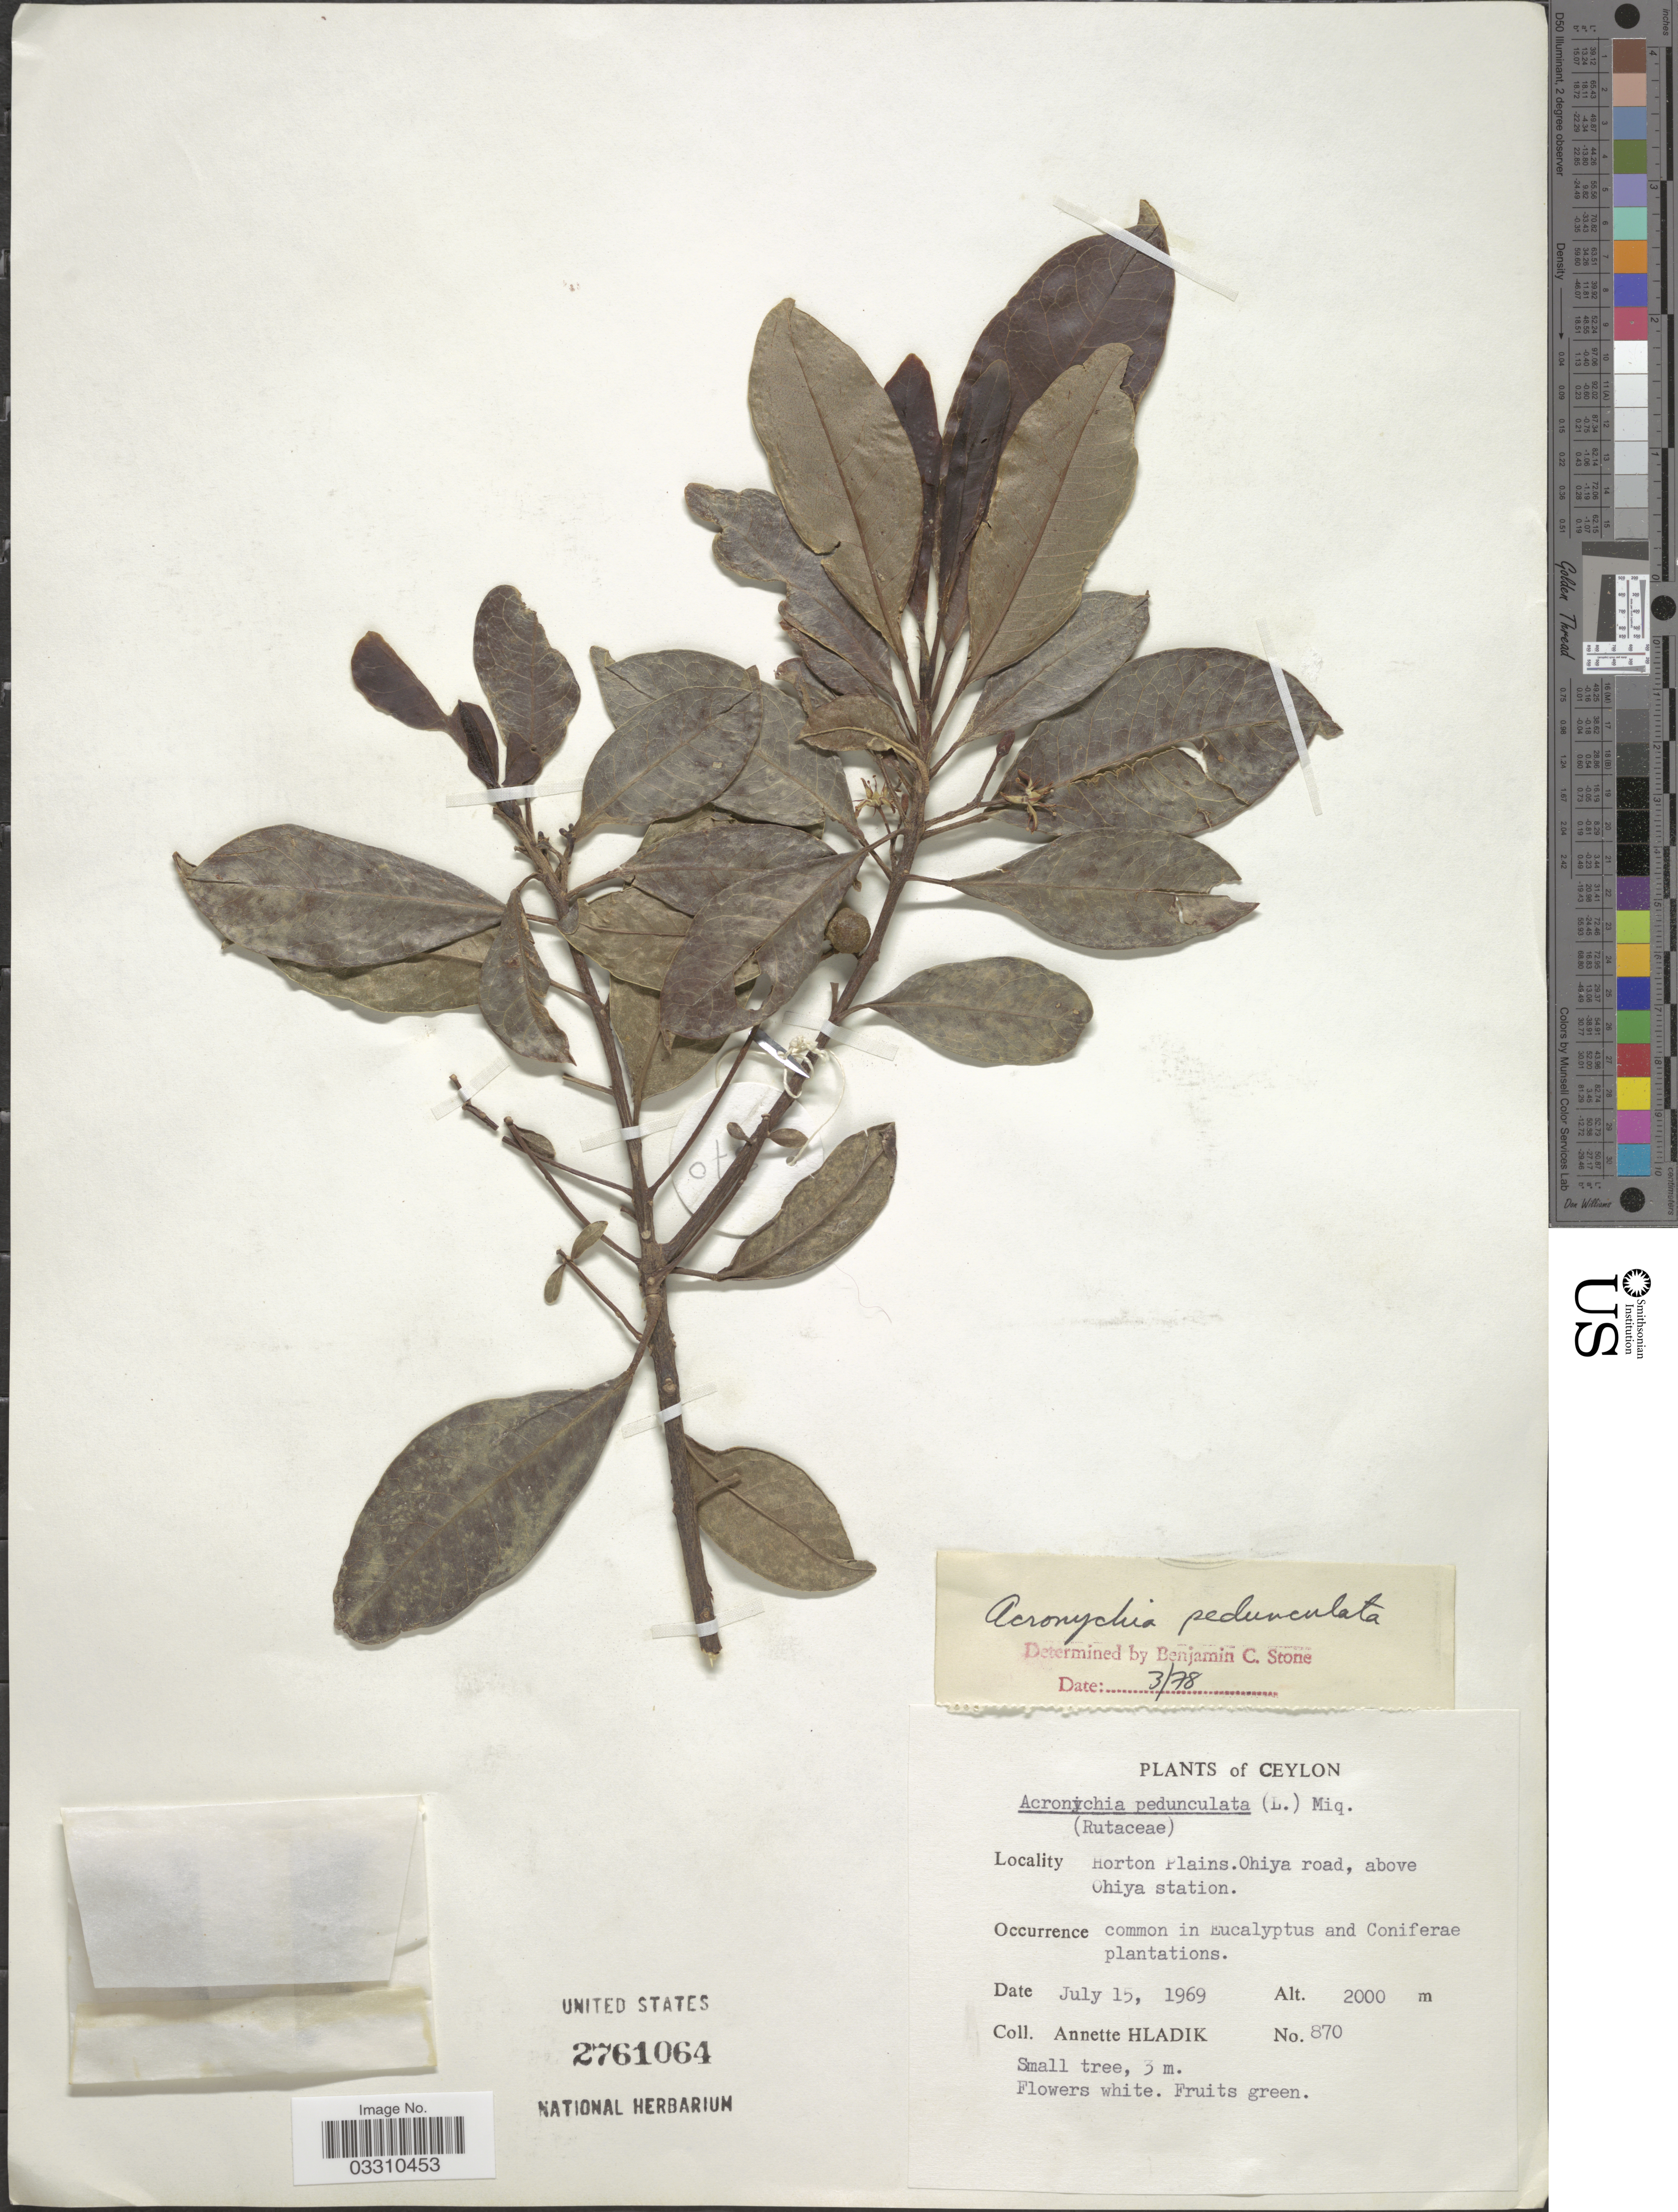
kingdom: Plantae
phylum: Tracheophyta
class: Magnoliopsida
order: Sapindales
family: Rutaceae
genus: Acronychia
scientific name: Acronychia pedunculata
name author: (L.) Miq.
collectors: A. Hladik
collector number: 870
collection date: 1969-07-15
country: Sri Lanka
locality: Ceylon, Horton Plains. Ohiya road, above Ohiya station.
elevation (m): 2000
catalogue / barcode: US 2761064